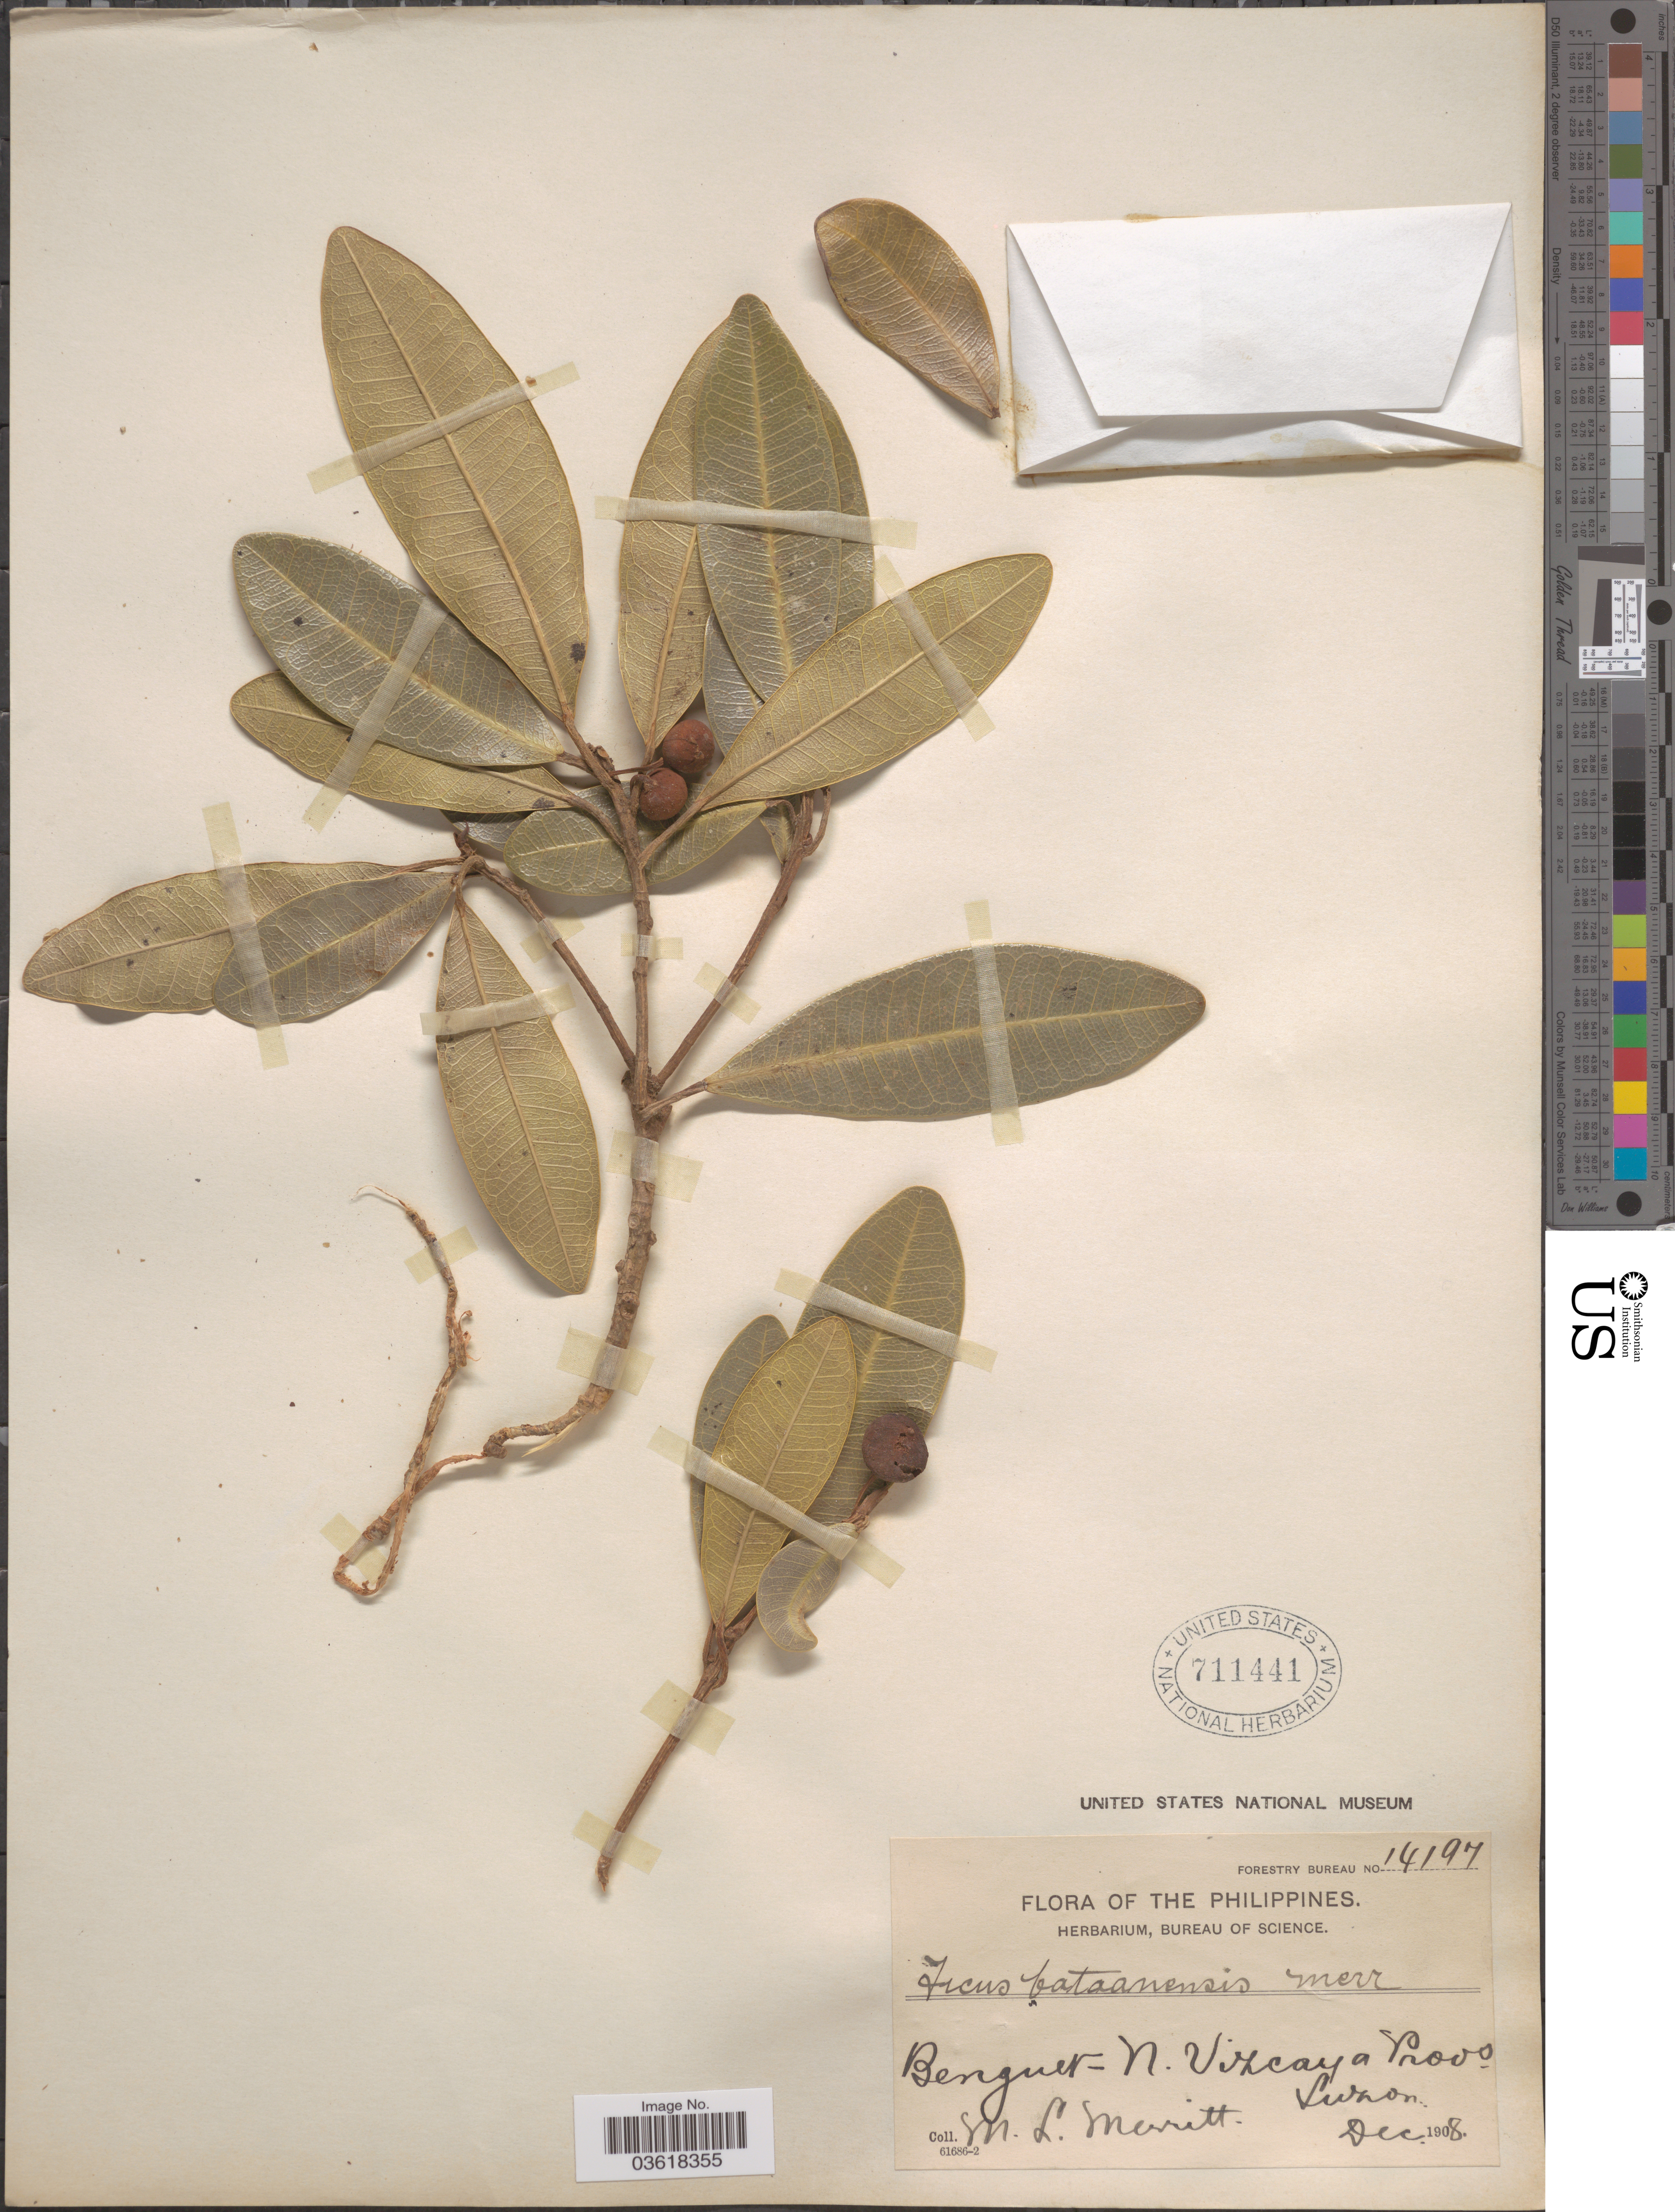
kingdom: Plantae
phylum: Tracheophyta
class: Magnoliopsida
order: Rosales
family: Moraceae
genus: Ficus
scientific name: Ficus bataanensis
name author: Merr.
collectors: M. L. Merritt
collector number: Forestry Bureau 14197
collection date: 1908-12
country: Philippines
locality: Benguet - N. Vizcaya Provs*. Luzon.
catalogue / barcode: US 711441